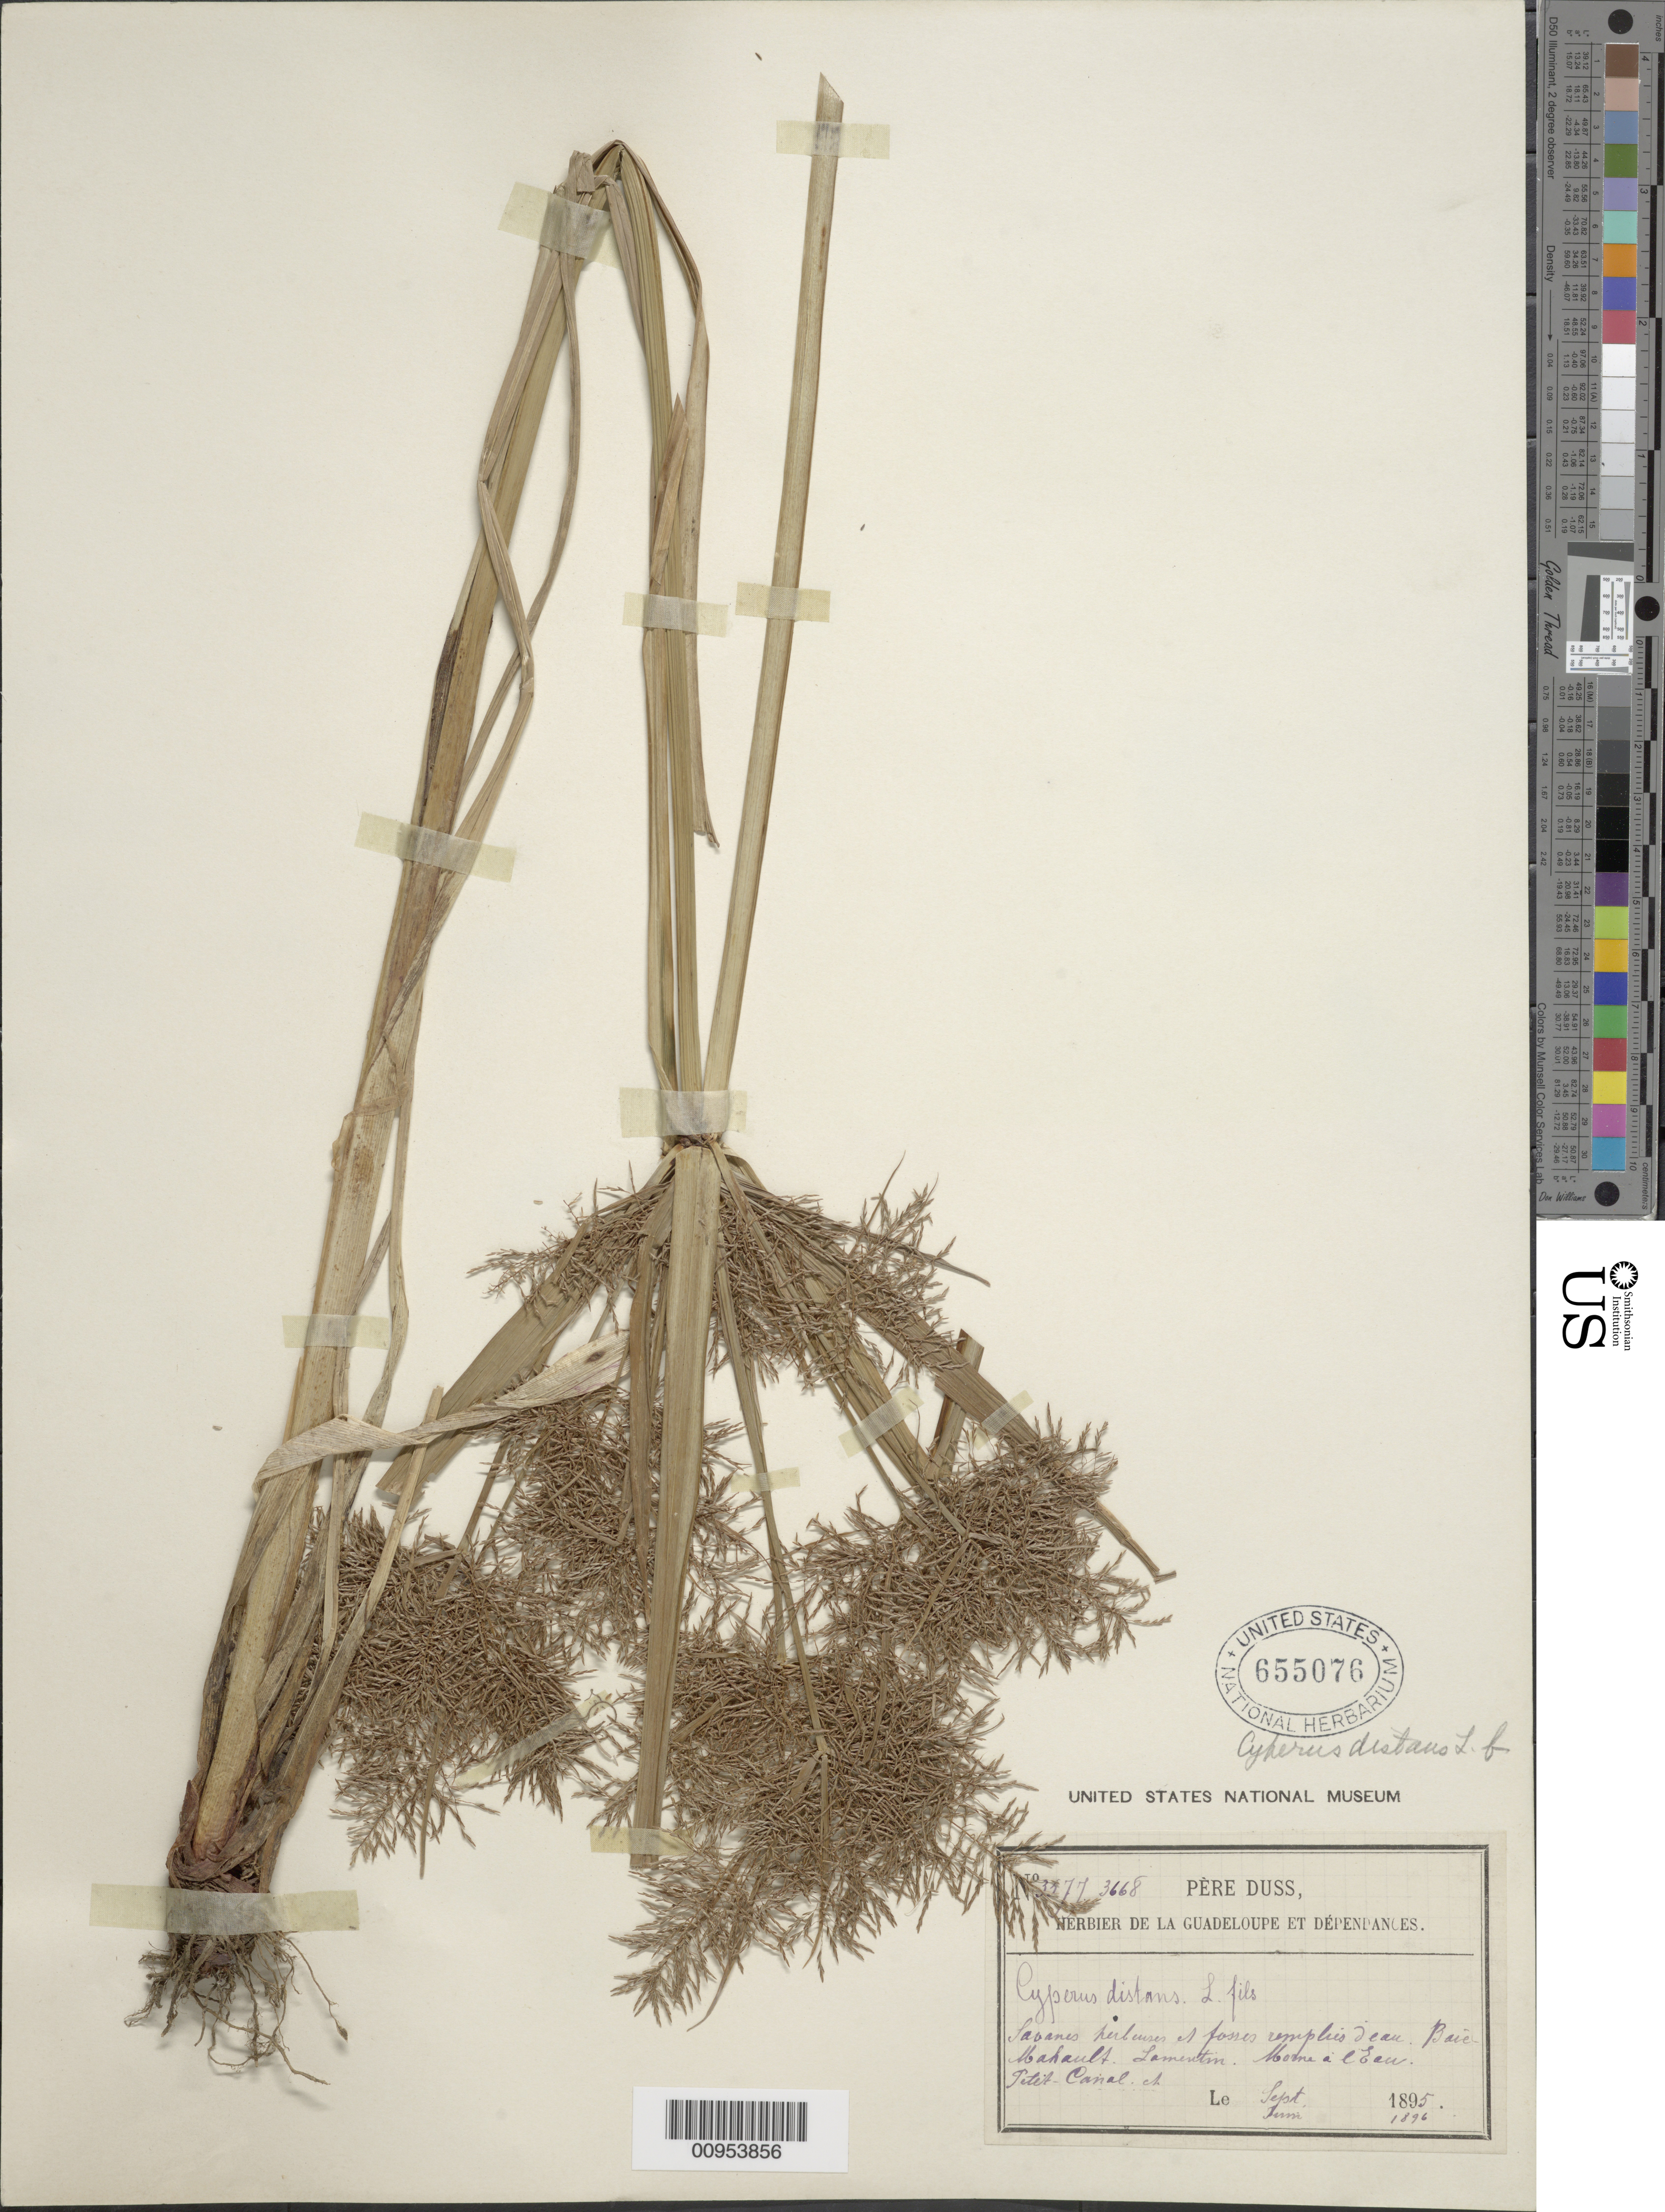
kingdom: Plantae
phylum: Tracheophyta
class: Liliopsida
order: Poales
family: Cyperaceae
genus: Cyperus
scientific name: Cyperus distans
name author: L. f.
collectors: Père Duss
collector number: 3577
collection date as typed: Sep 1895 to -- Feb 1896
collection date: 1895-09/1896-02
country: Guadeloupe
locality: Baie mahault, Lamentin, Morne a l'Eau, Petite Canal, etc.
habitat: "sabanas herbensis et fosses complis d'eau"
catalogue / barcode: US 655076